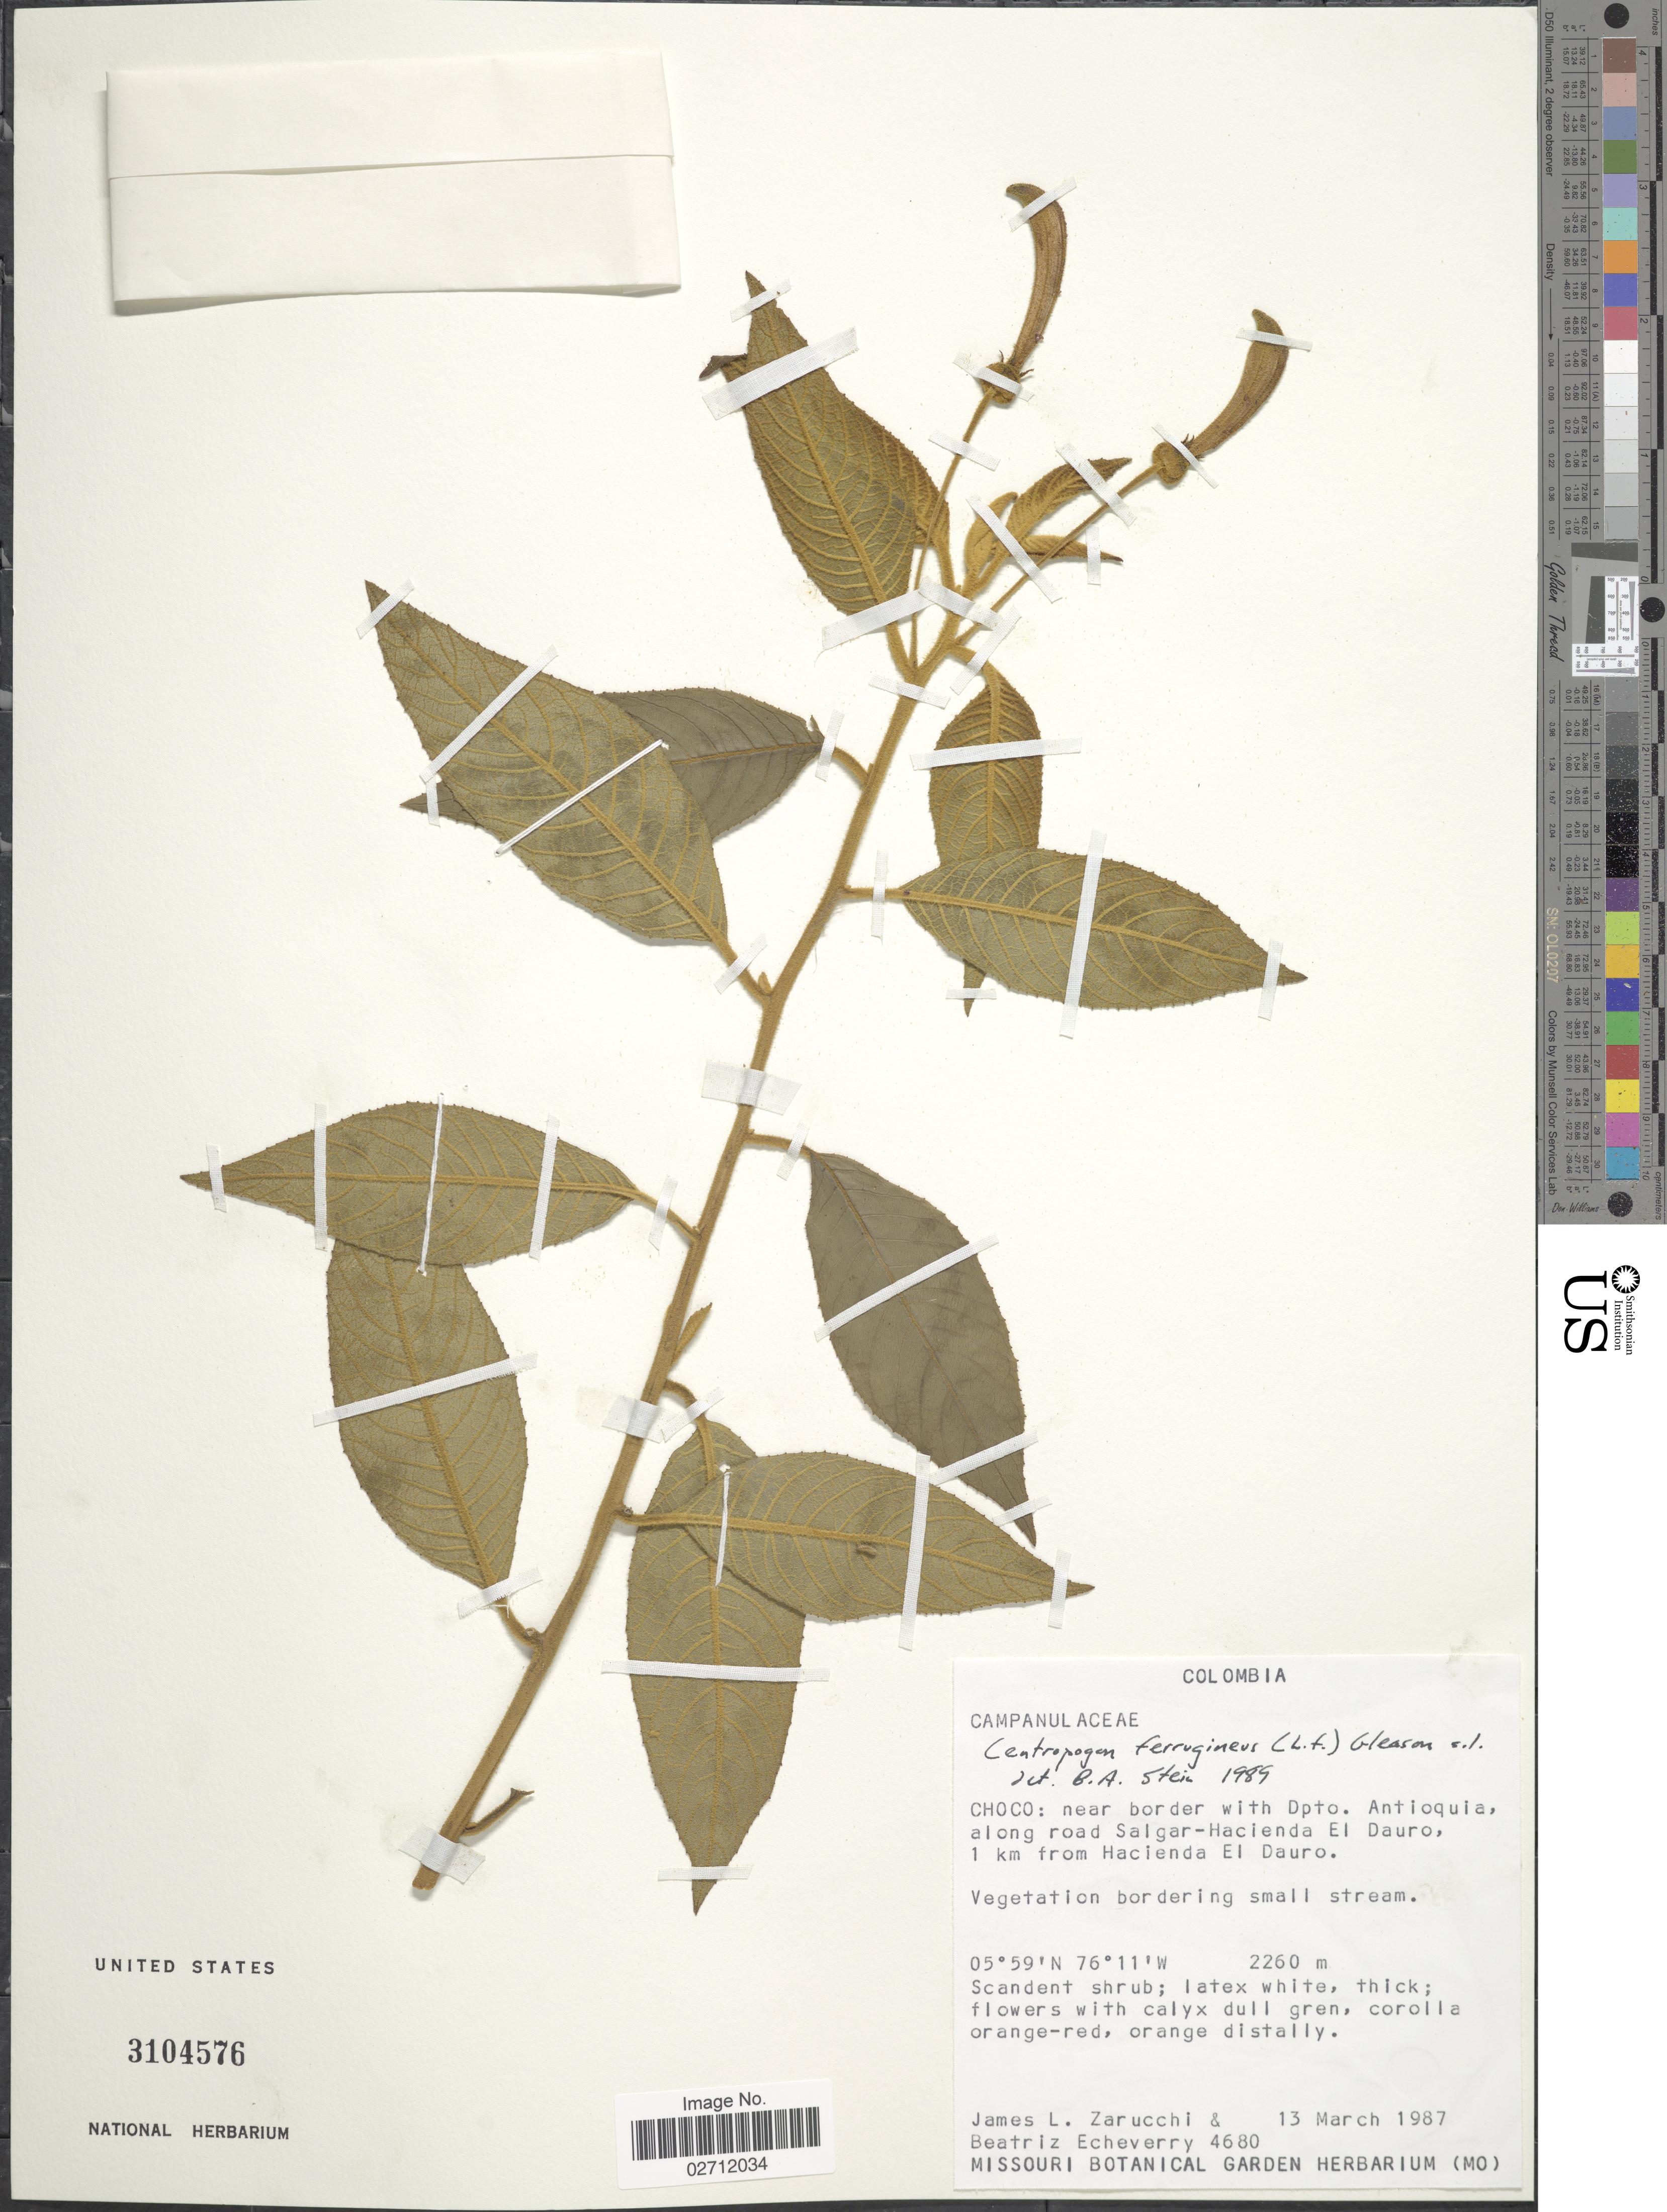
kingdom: Plantae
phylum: Tracheophyta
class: Magnoliopsida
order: Asterales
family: Campanulaceae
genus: Centropogon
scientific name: Centropogon ferrugineus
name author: (L. f.) Gleason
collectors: J. L. Zarucchi & B. Echeverry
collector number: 4680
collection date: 1987-03-13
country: Colombia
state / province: Chocó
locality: Near border with Dpto. Antioquia, along road Salgar-Hacienda El Dauro, 1 km from Hacienda El Dauro.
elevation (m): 2260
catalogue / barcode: US 3104576